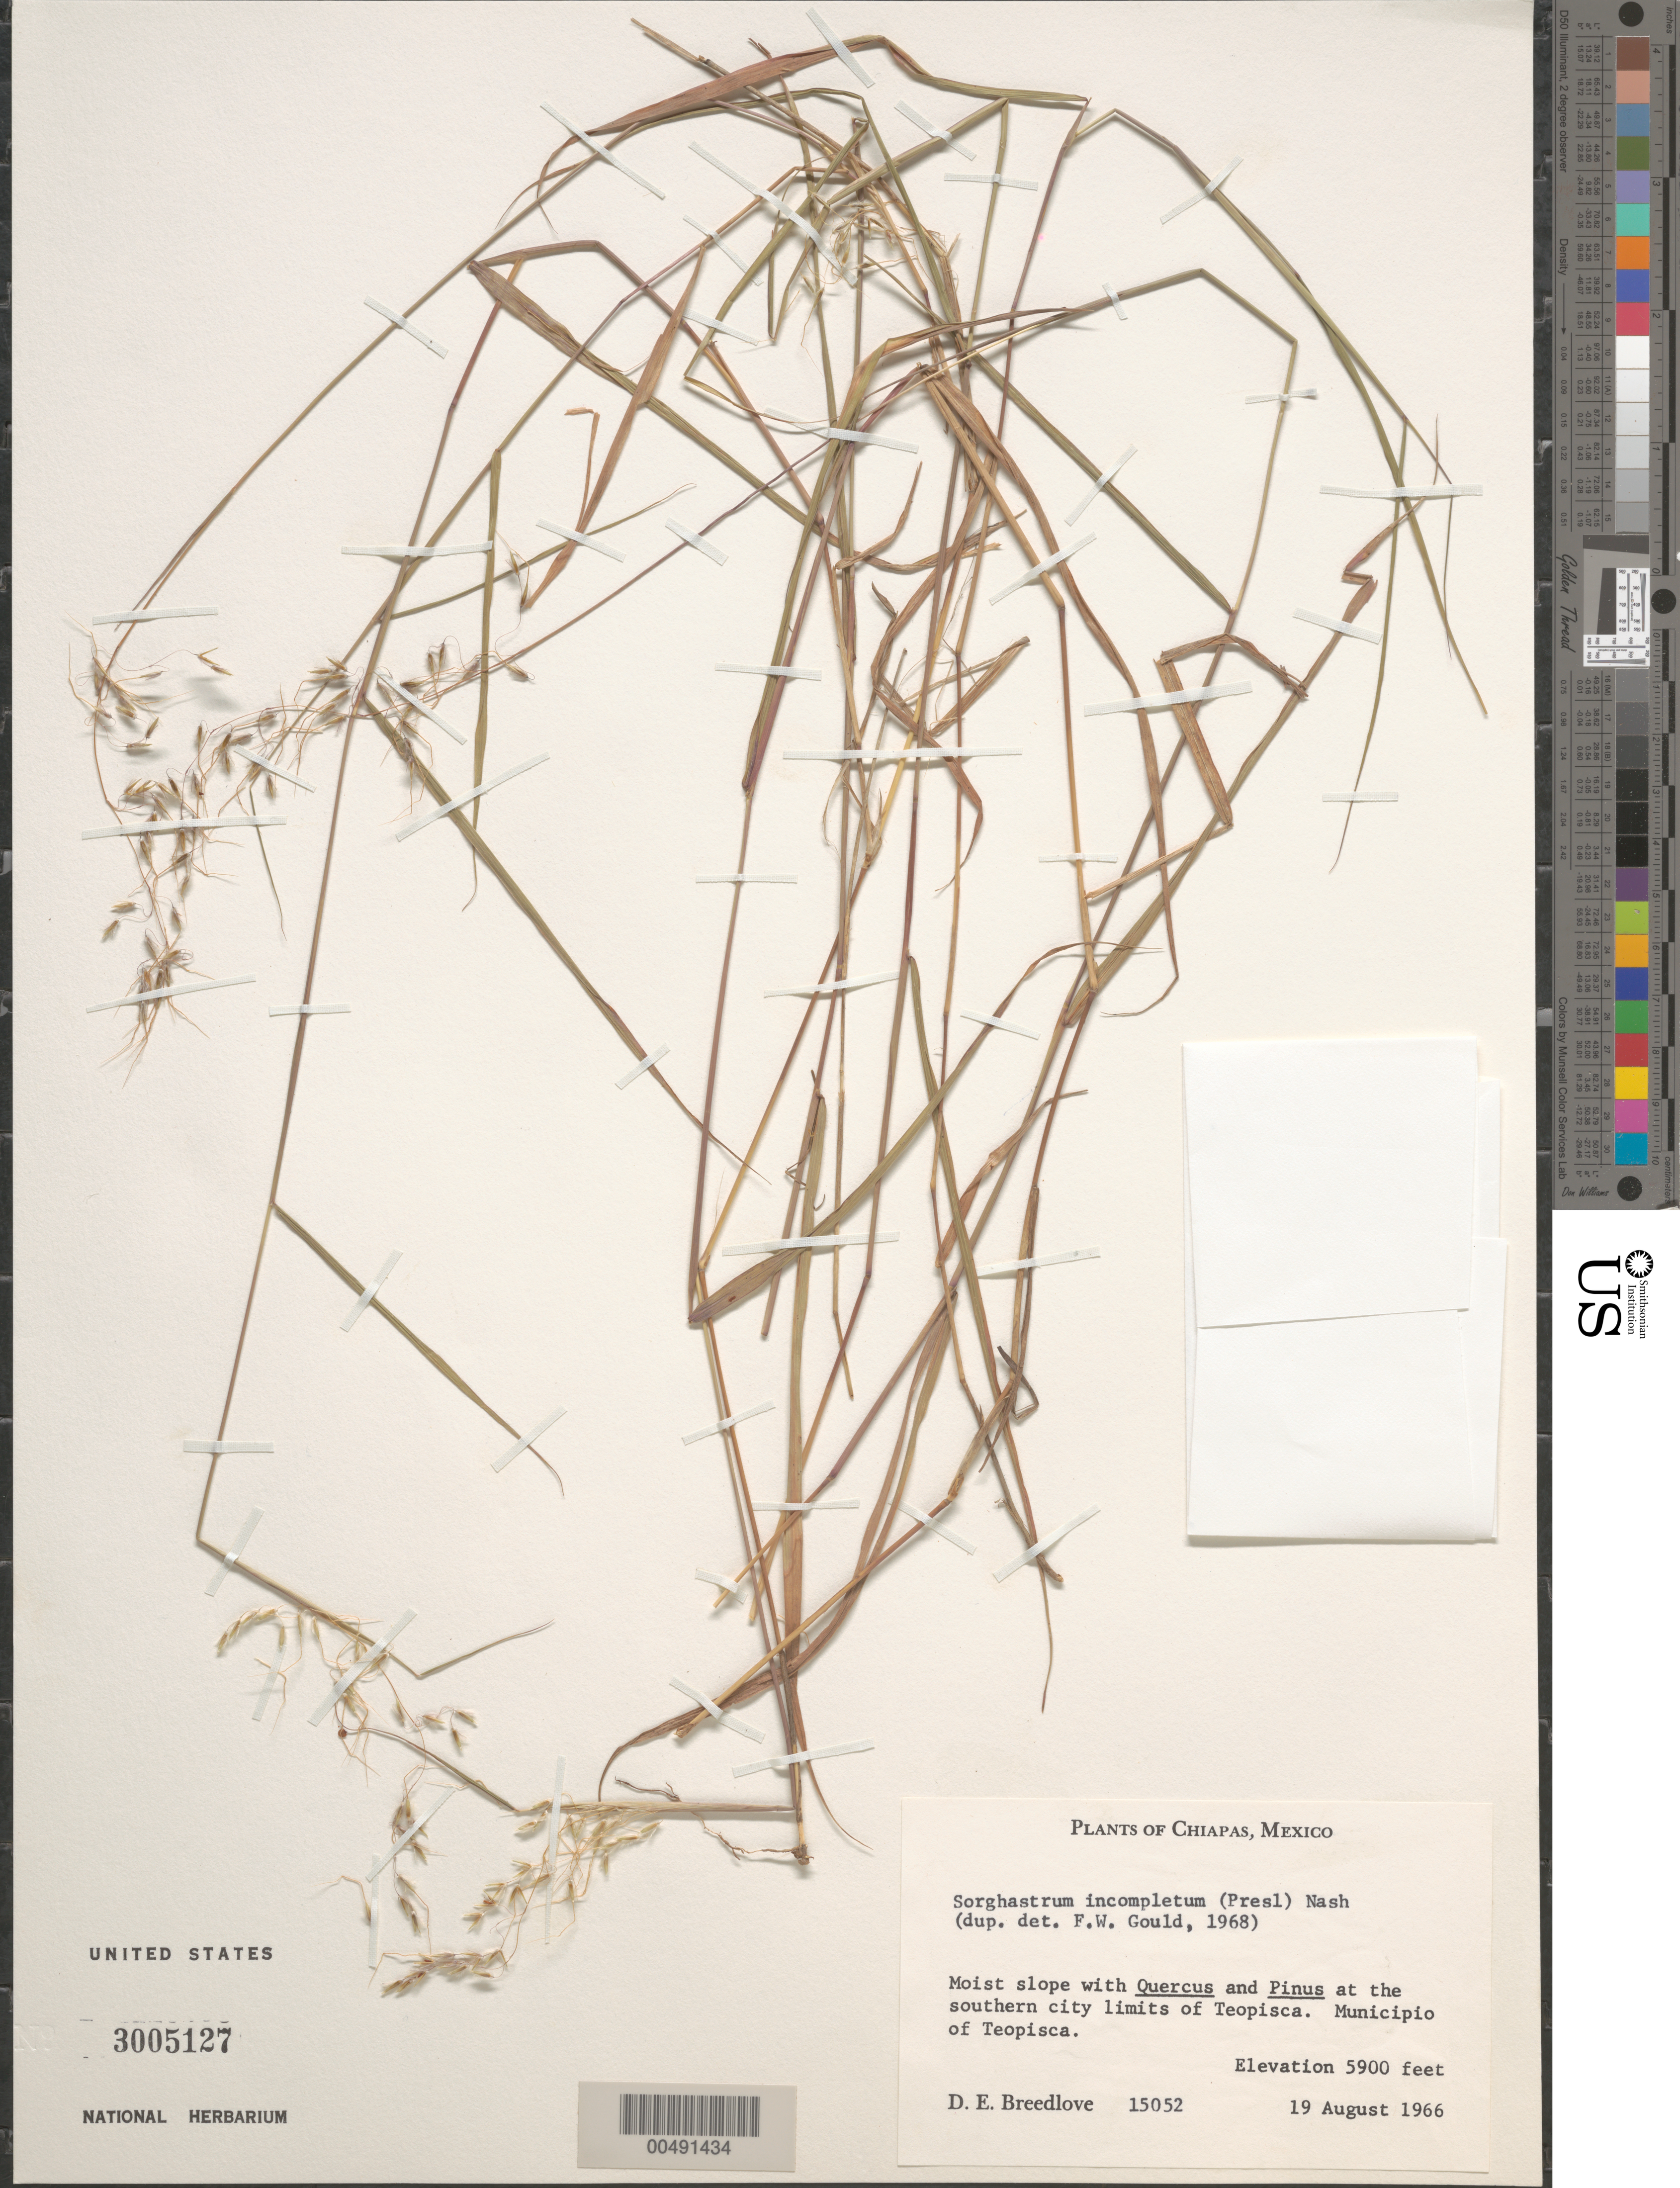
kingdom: Plantae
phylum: Tracheophyta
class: Liliopsida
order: Poales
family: Poaceae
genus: Sorghastrum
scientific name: Sorghastrum incompletum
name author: (J. Presl) Nash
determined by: Gould, F. W.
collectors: D. E. Breedlove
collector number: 15052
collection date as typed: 19 Aug 1966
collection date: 1966-08-19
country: Mexico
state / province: Chiapas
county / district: Teopisca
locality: At the S city limits of Teopisca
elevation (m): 1798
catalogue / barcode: US 3005127